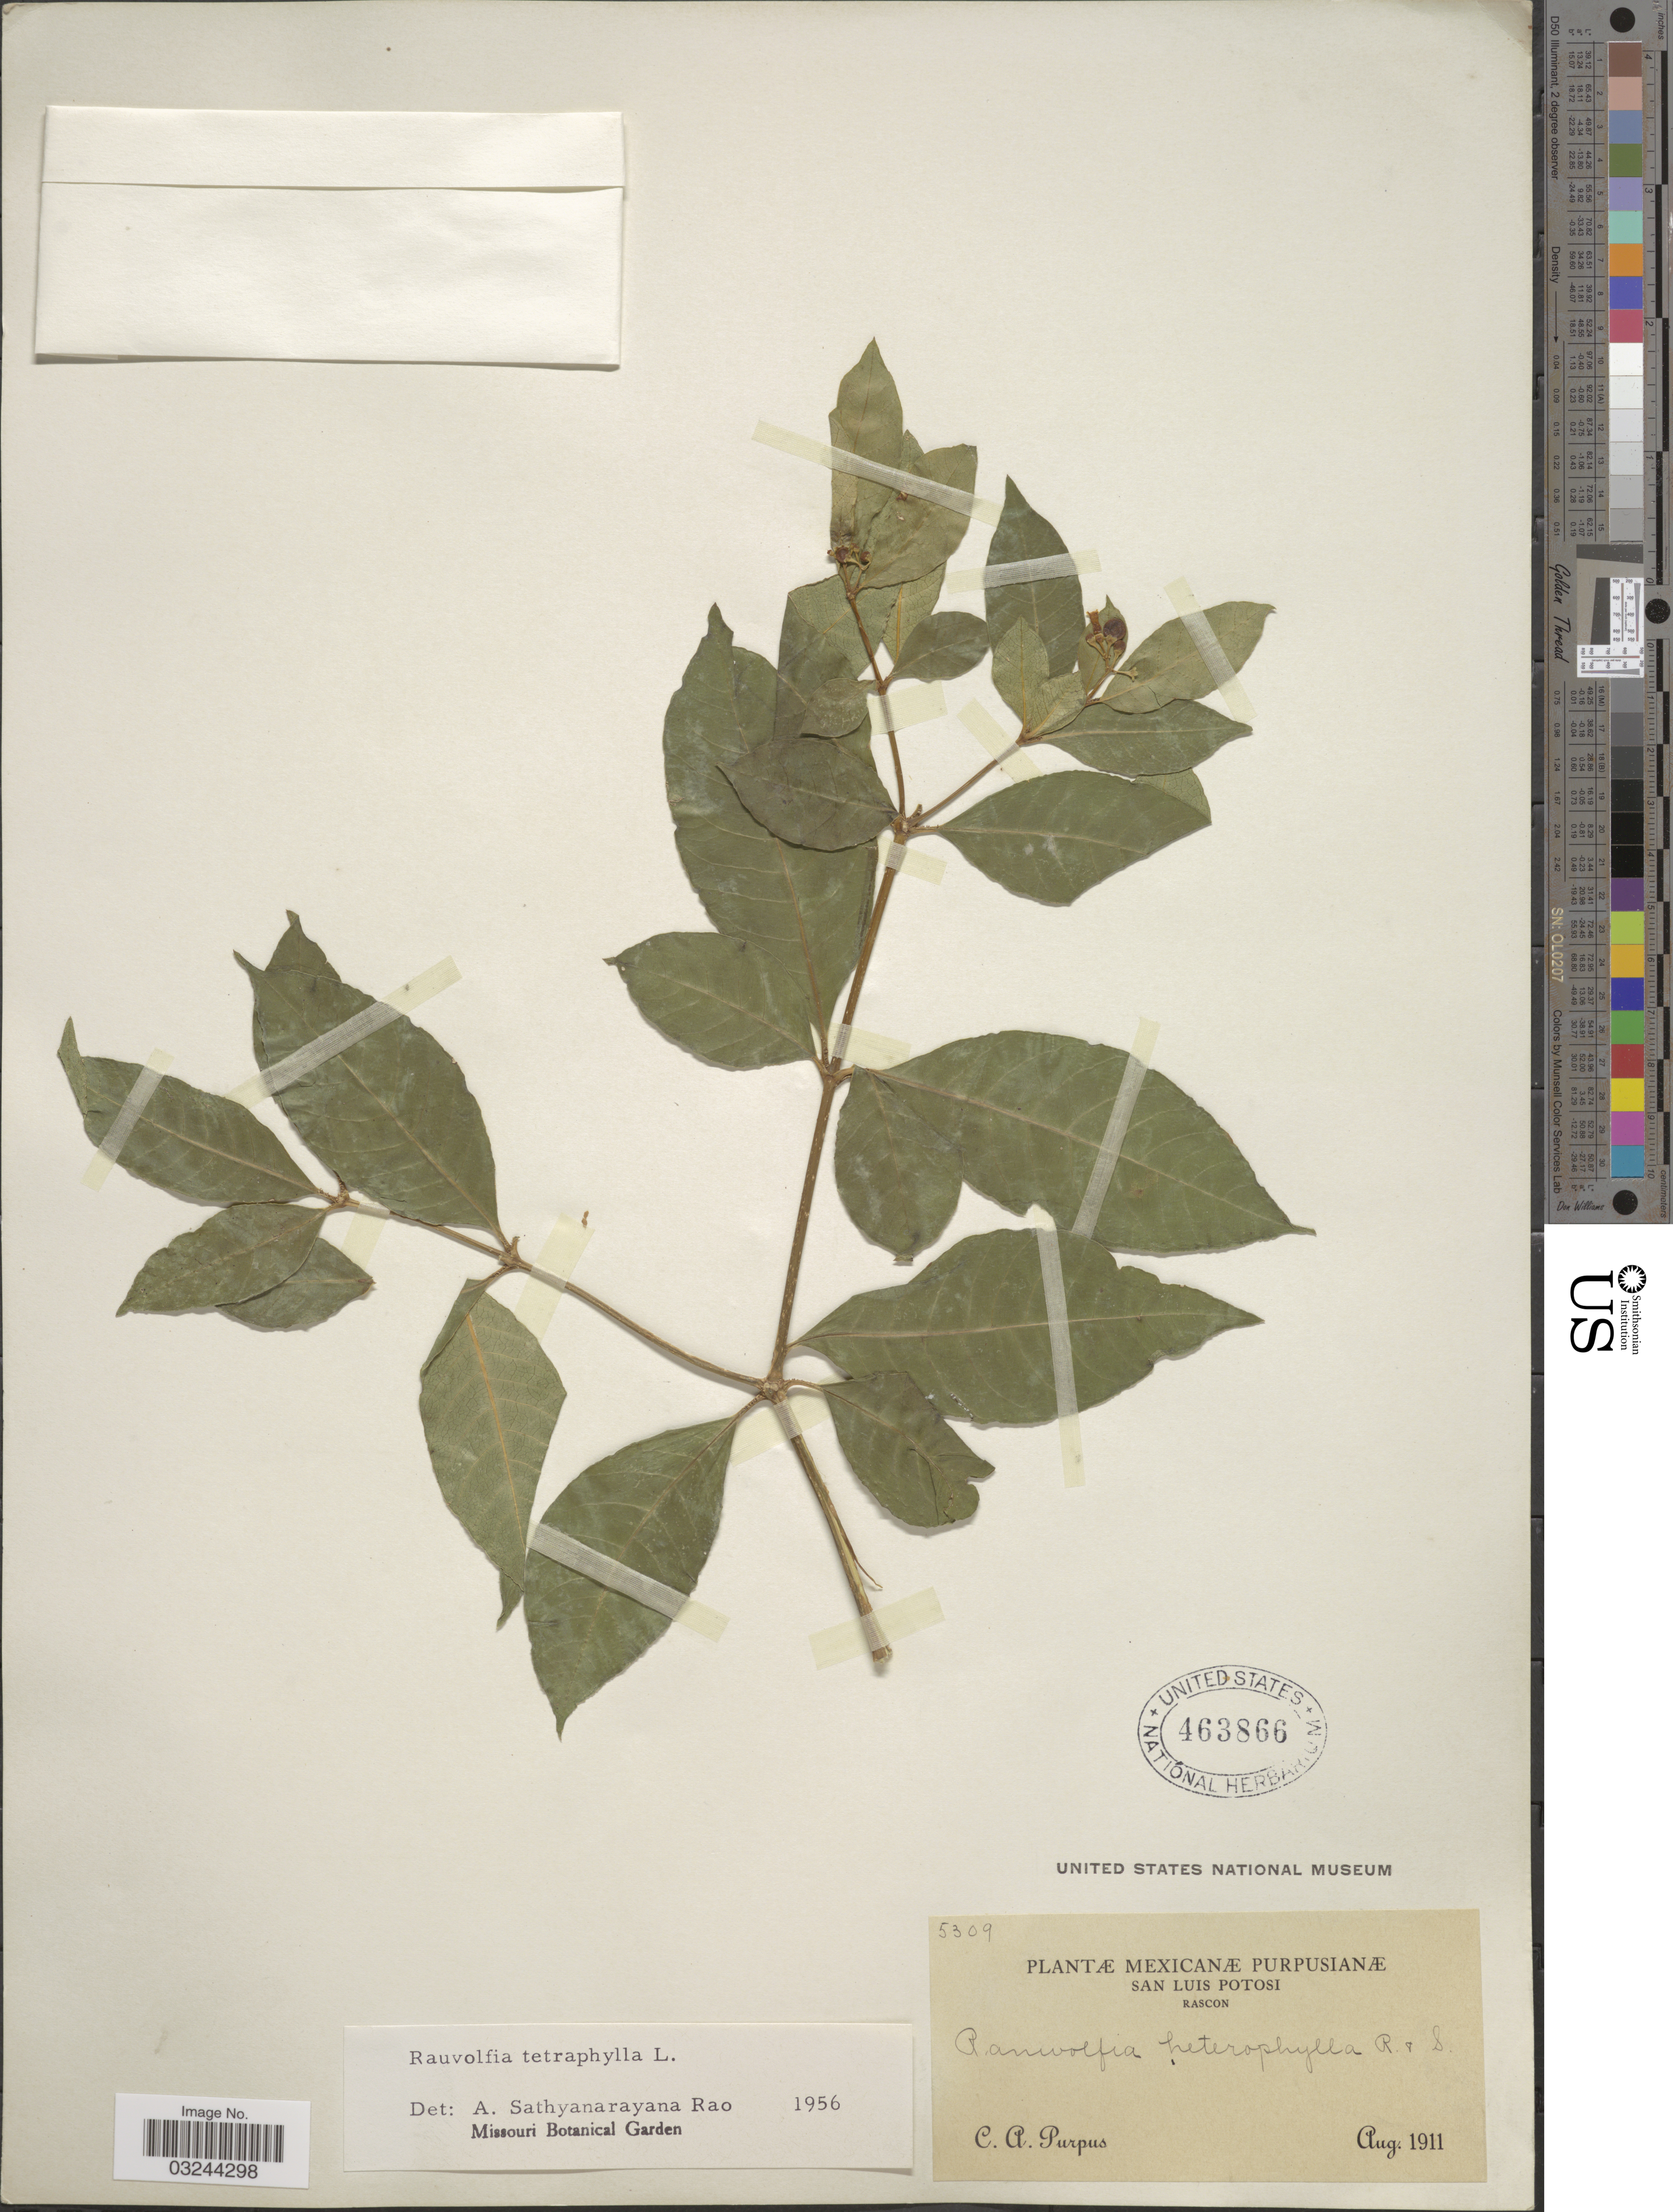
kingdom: Plantae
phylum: Tracheophyta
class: Magnoliopsida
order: Gentianales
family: Apocynaceae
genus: Rauvolfia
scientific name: Rauvolfia tetraphylla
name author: L.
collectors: C. A. Purpus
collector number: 5309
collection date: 1911-08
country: Mexico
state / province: San Luis Potosí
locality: Rascon.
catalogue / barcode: US 463866